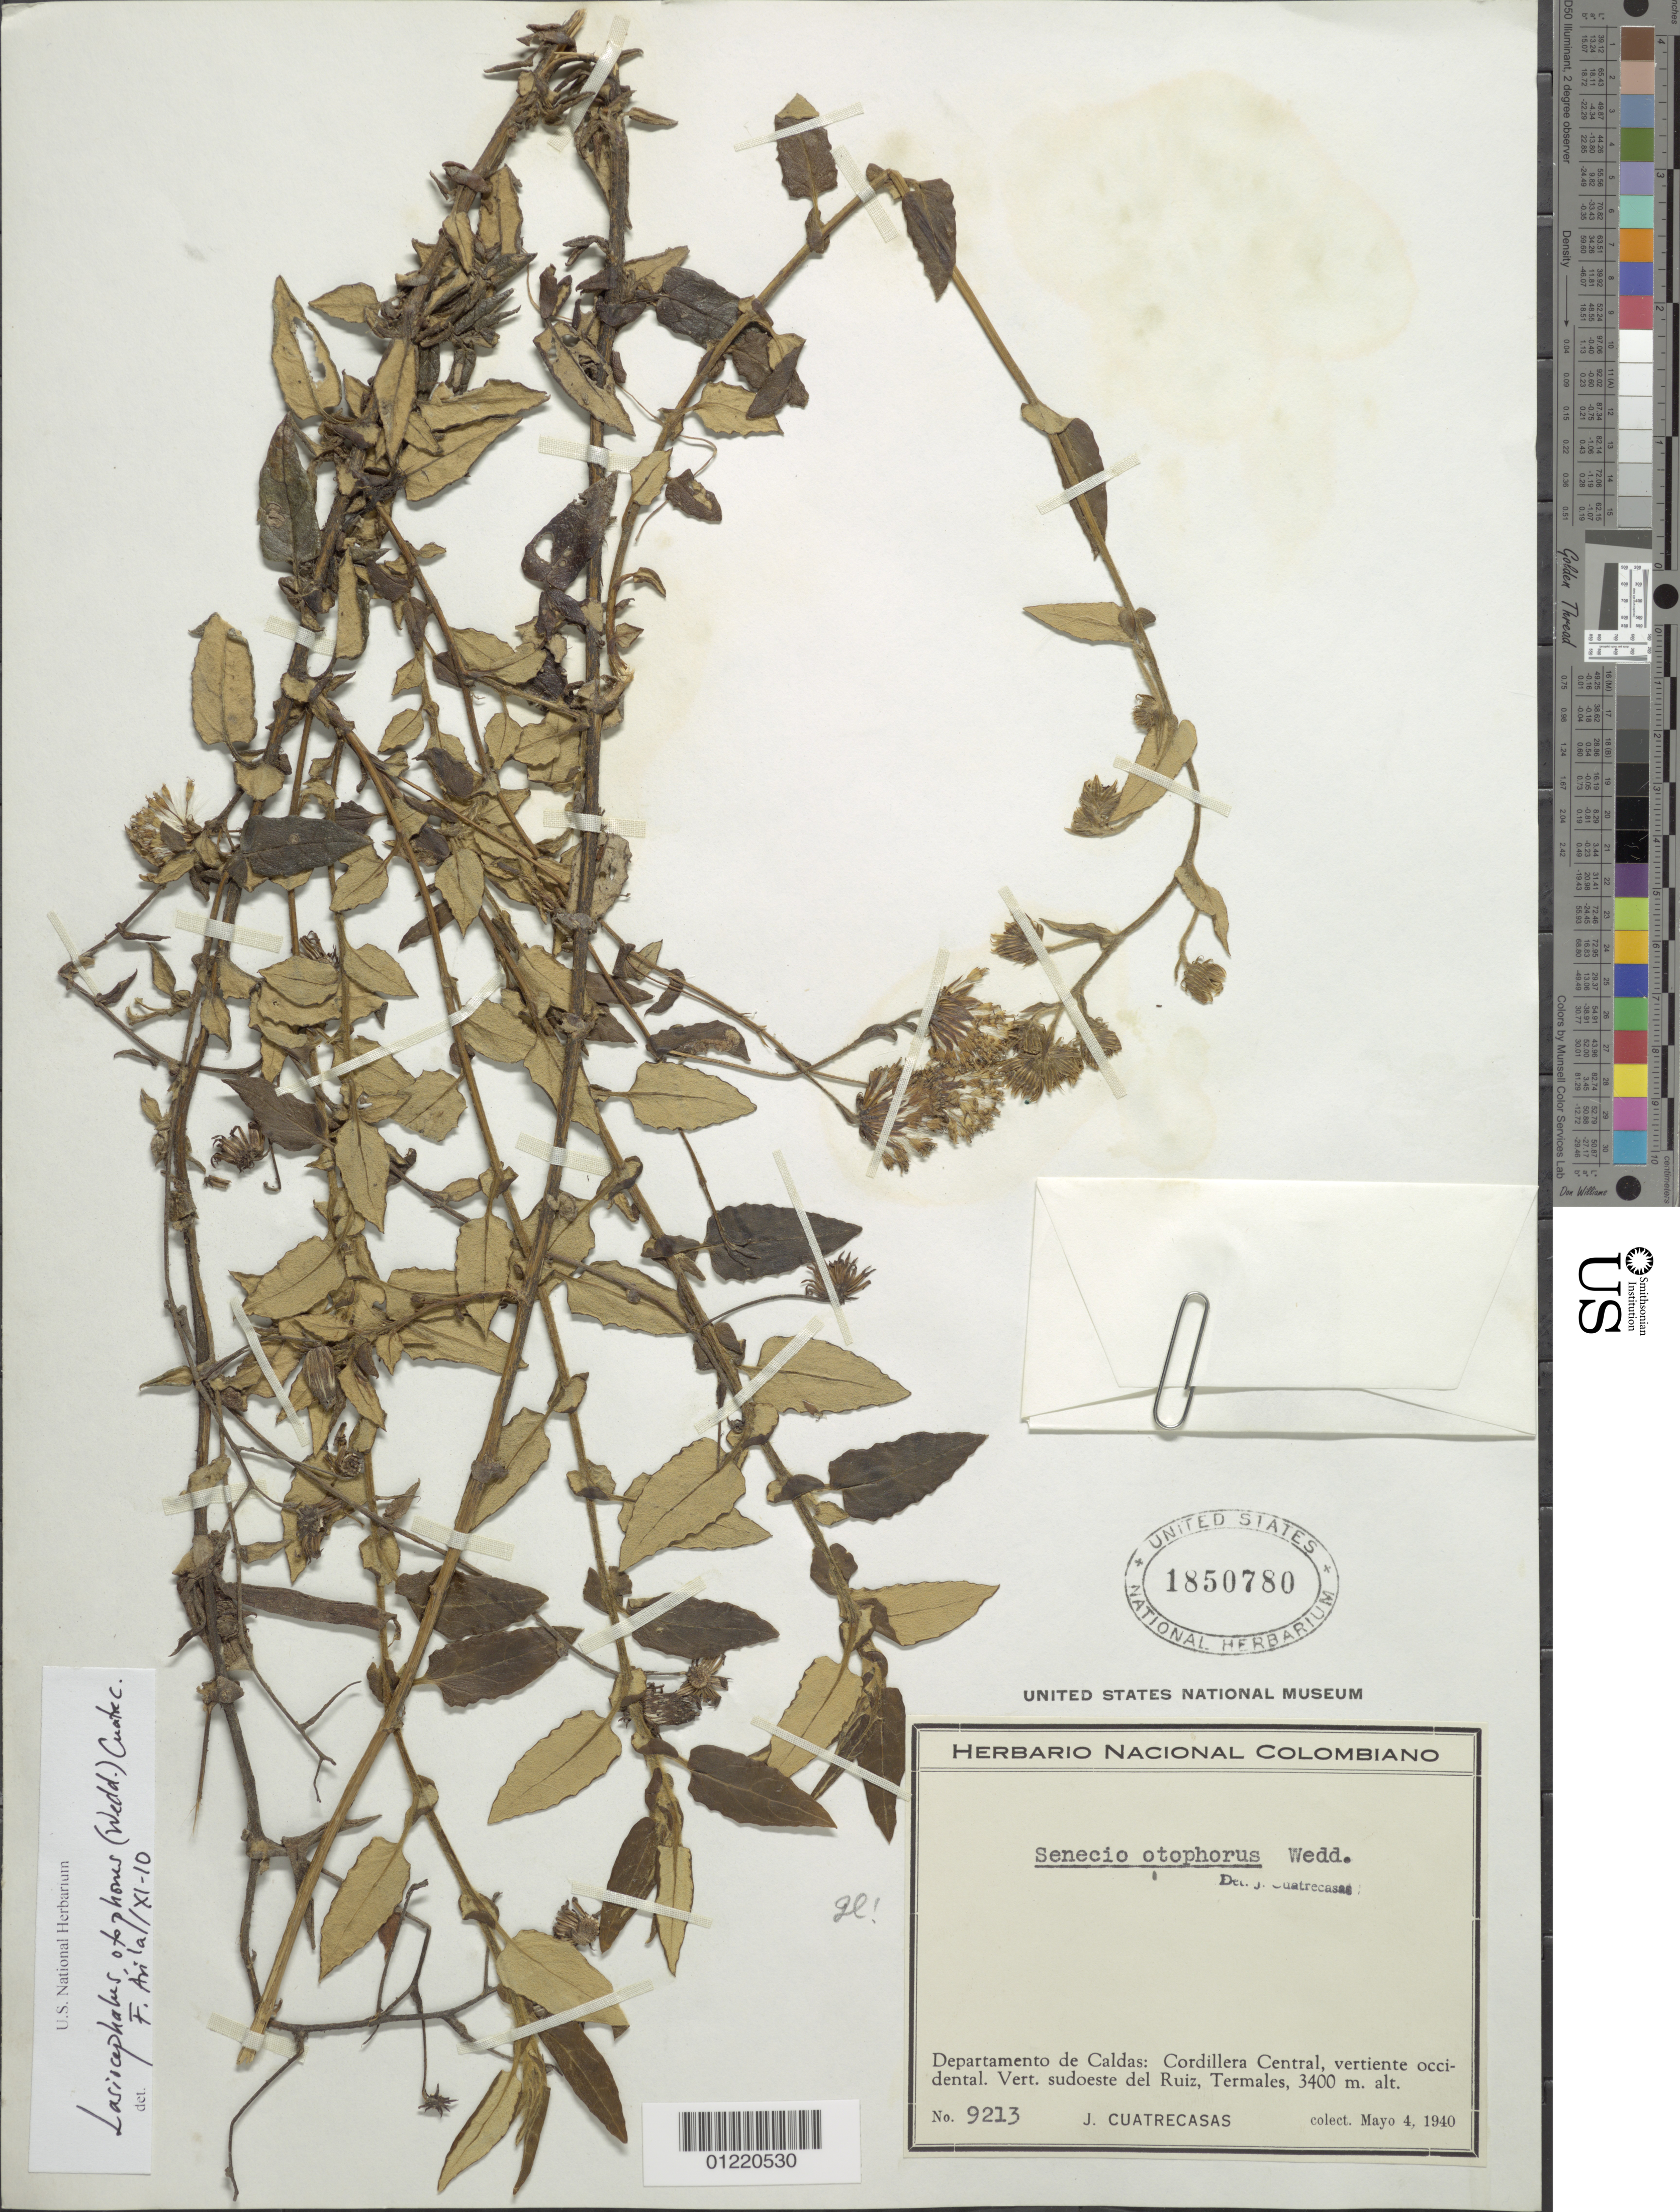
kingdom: Plantae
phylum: Tracheophyta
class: Magnoliopsida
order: Asterales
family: Asteraceae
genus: Senecio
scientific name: Senecio otophorus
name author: Wedd.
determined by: Salomon, Luciana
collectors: J. Cuatrecasas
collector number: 9213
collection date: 1940-05-04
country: Colombia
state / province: Caldas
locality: Cordillera central, vertiente occidental. Vert. sudoeste del Ruiz, Termales.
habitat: Paramo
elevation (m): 3400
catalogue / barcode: US 1850780